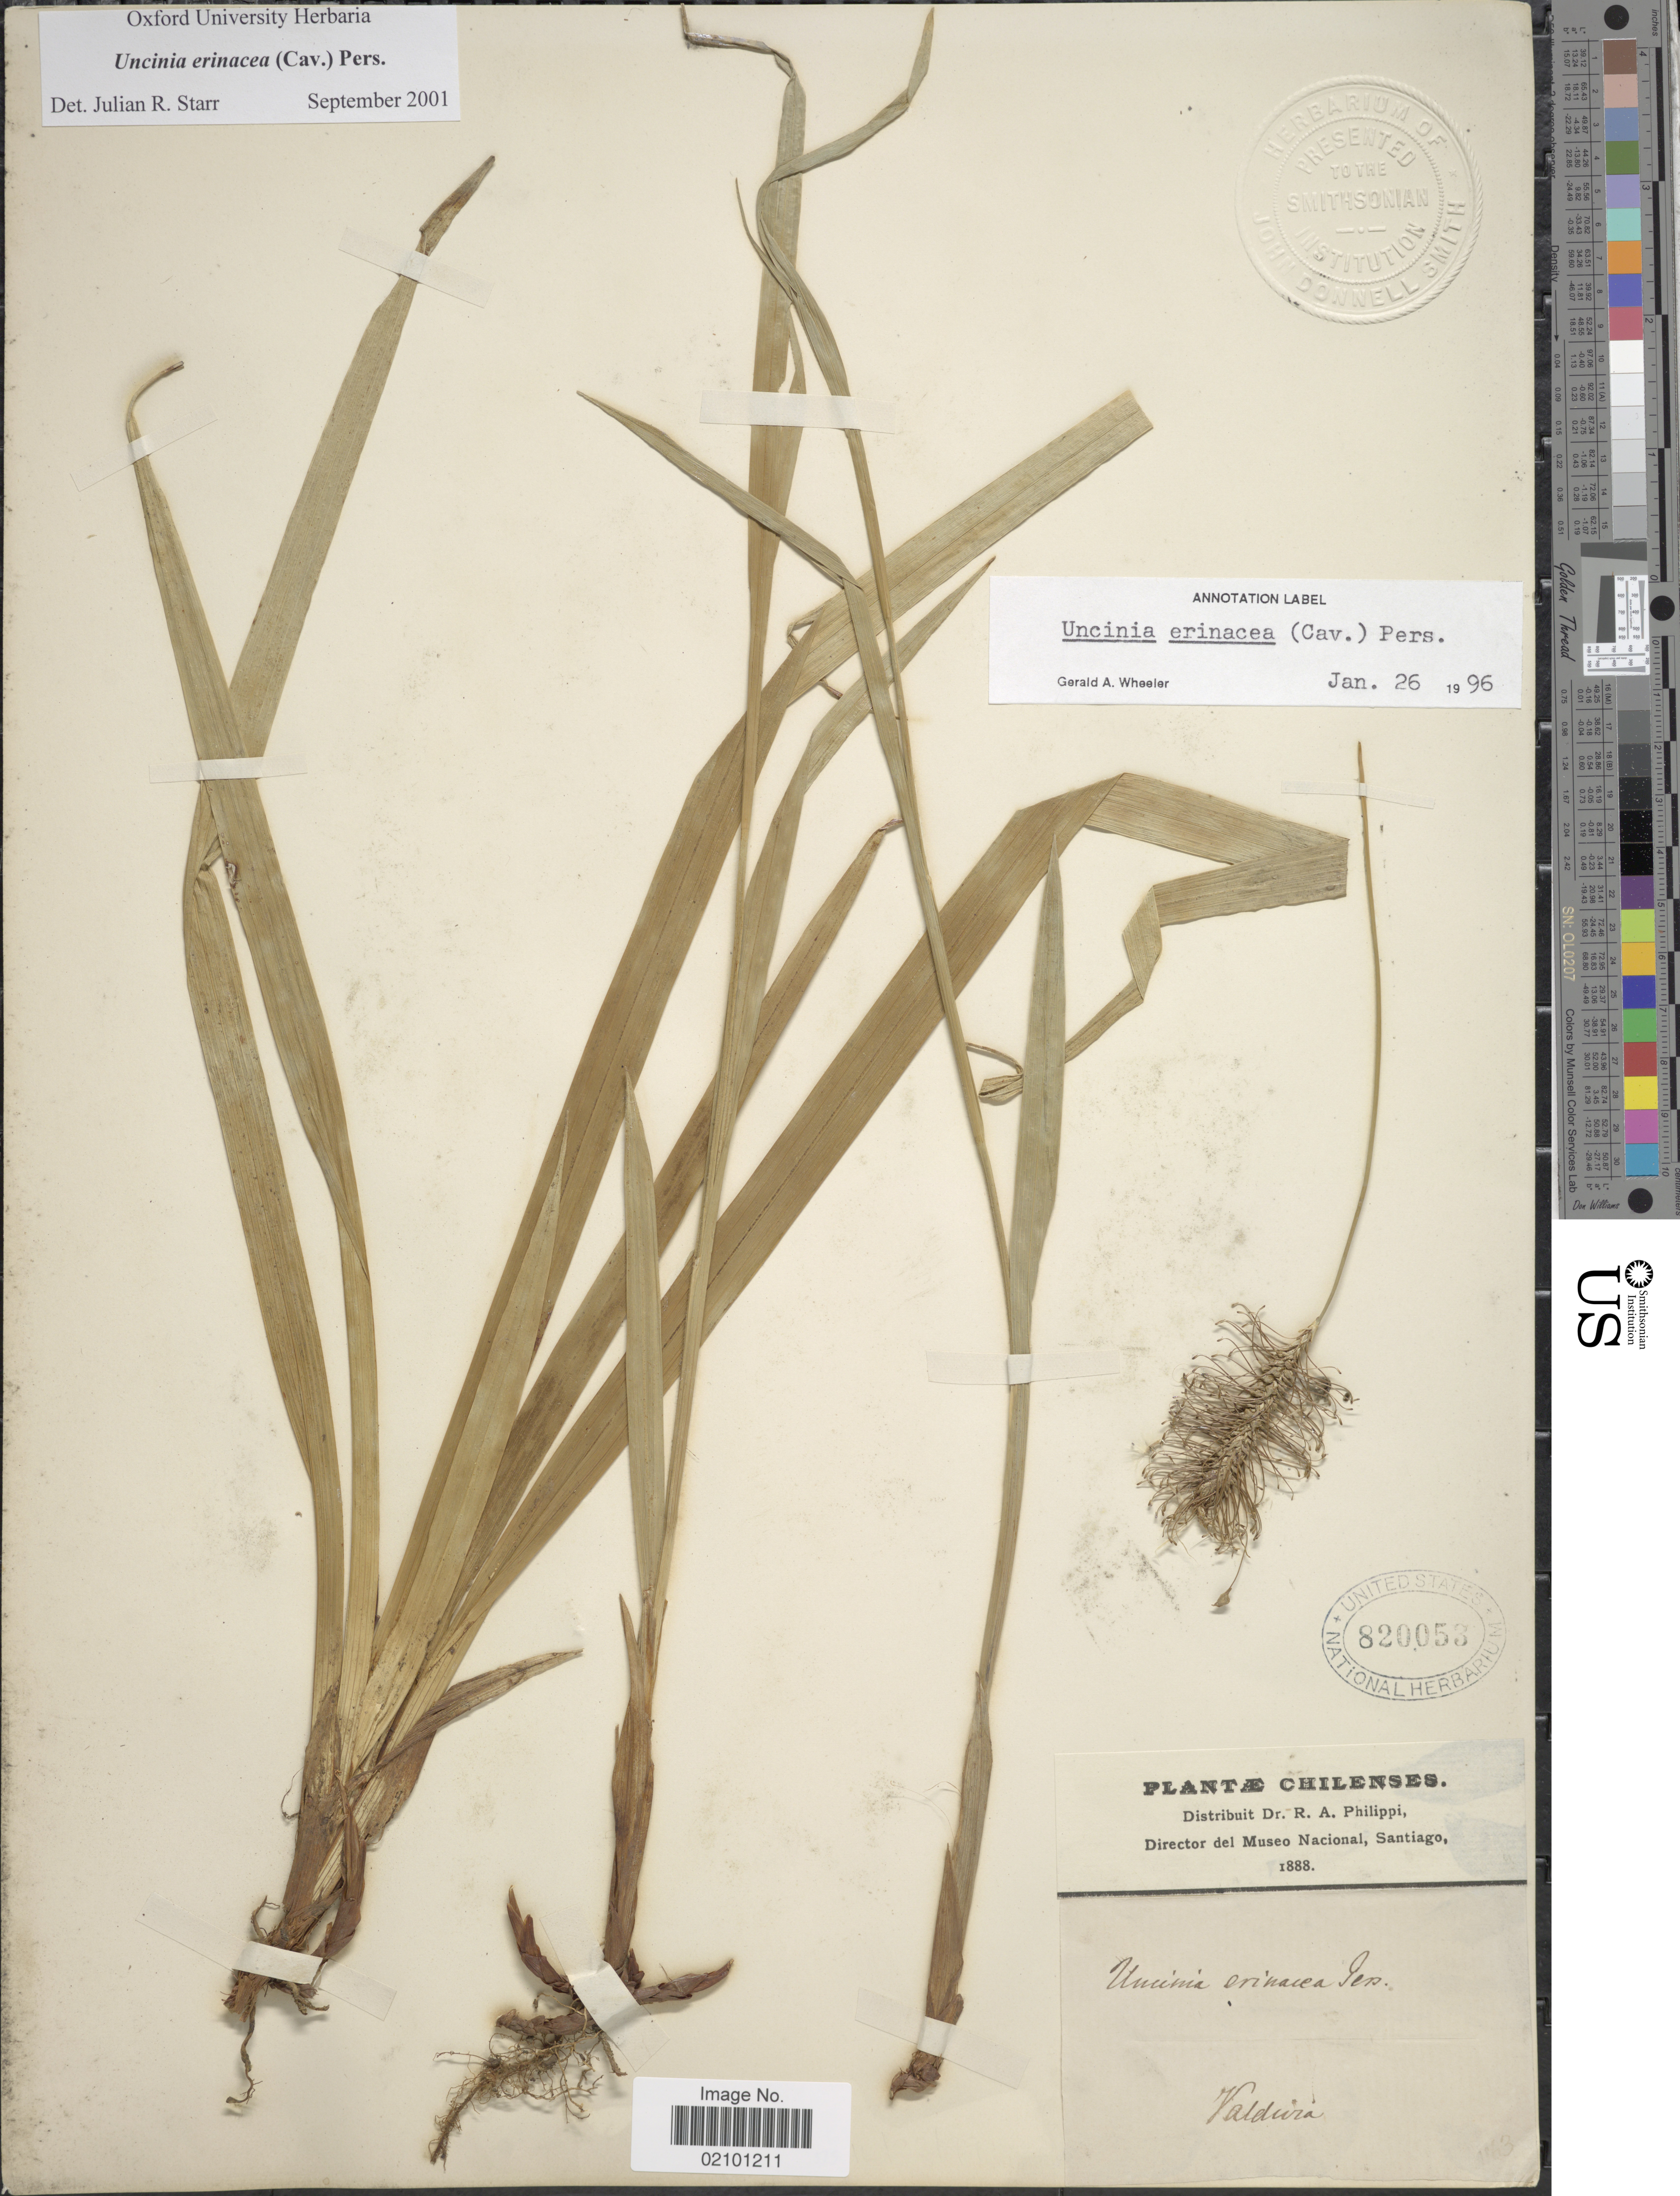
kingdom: Plantae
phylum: Tracheophyta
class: Liliopsida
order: Poales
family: Cyperaceae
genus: Carex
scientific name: Carex erinacea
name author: Cav.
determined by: Jimnéz-Mejias, Pedro, (UPOS), Universidad Pablo de Olavide (SPAIN)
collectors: ex. herb. R.A. Philippi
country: Chile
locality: Valdivia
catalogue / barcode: US 820053